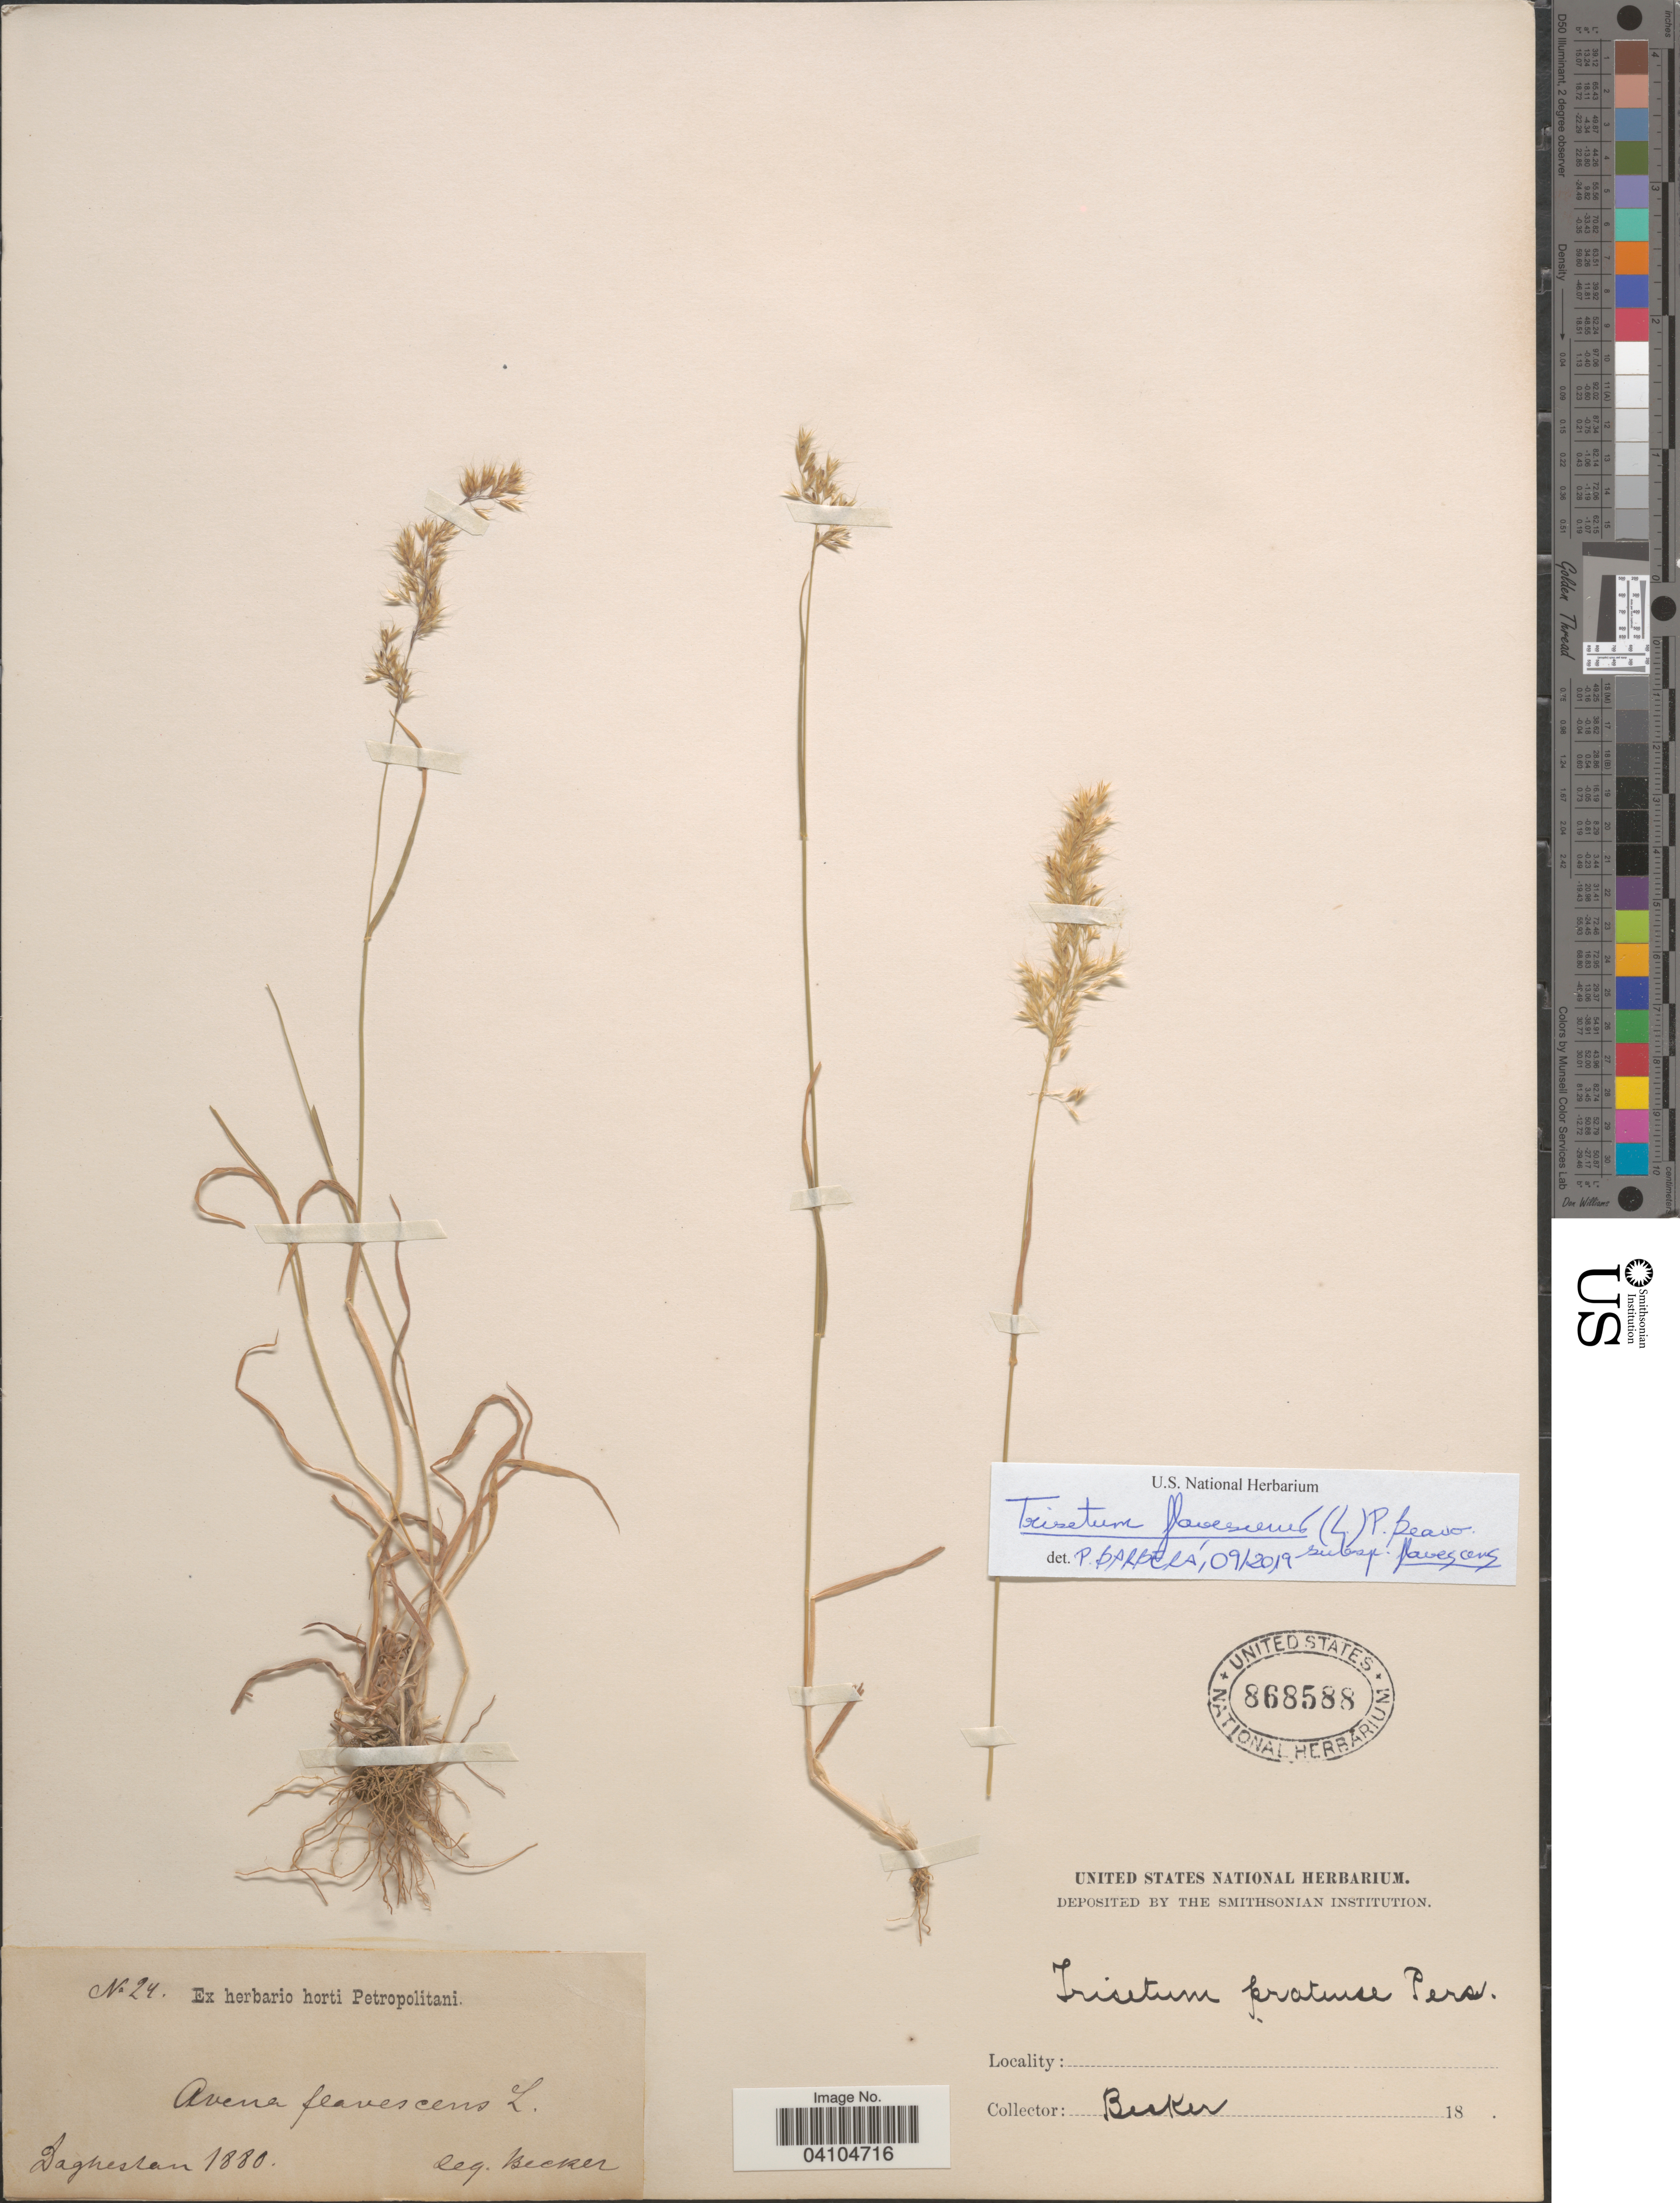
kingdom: Plantae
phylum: Tracheophyta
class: Liliopsida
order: Poales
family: Poaceae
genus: Trisetum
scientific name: Trisetum flavescens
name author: (L.) P. Beauv.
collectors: -. Becker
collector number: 24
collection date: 1880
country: Russian Federation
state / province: Dagestan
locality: Daghestan.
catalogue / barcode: US 868588